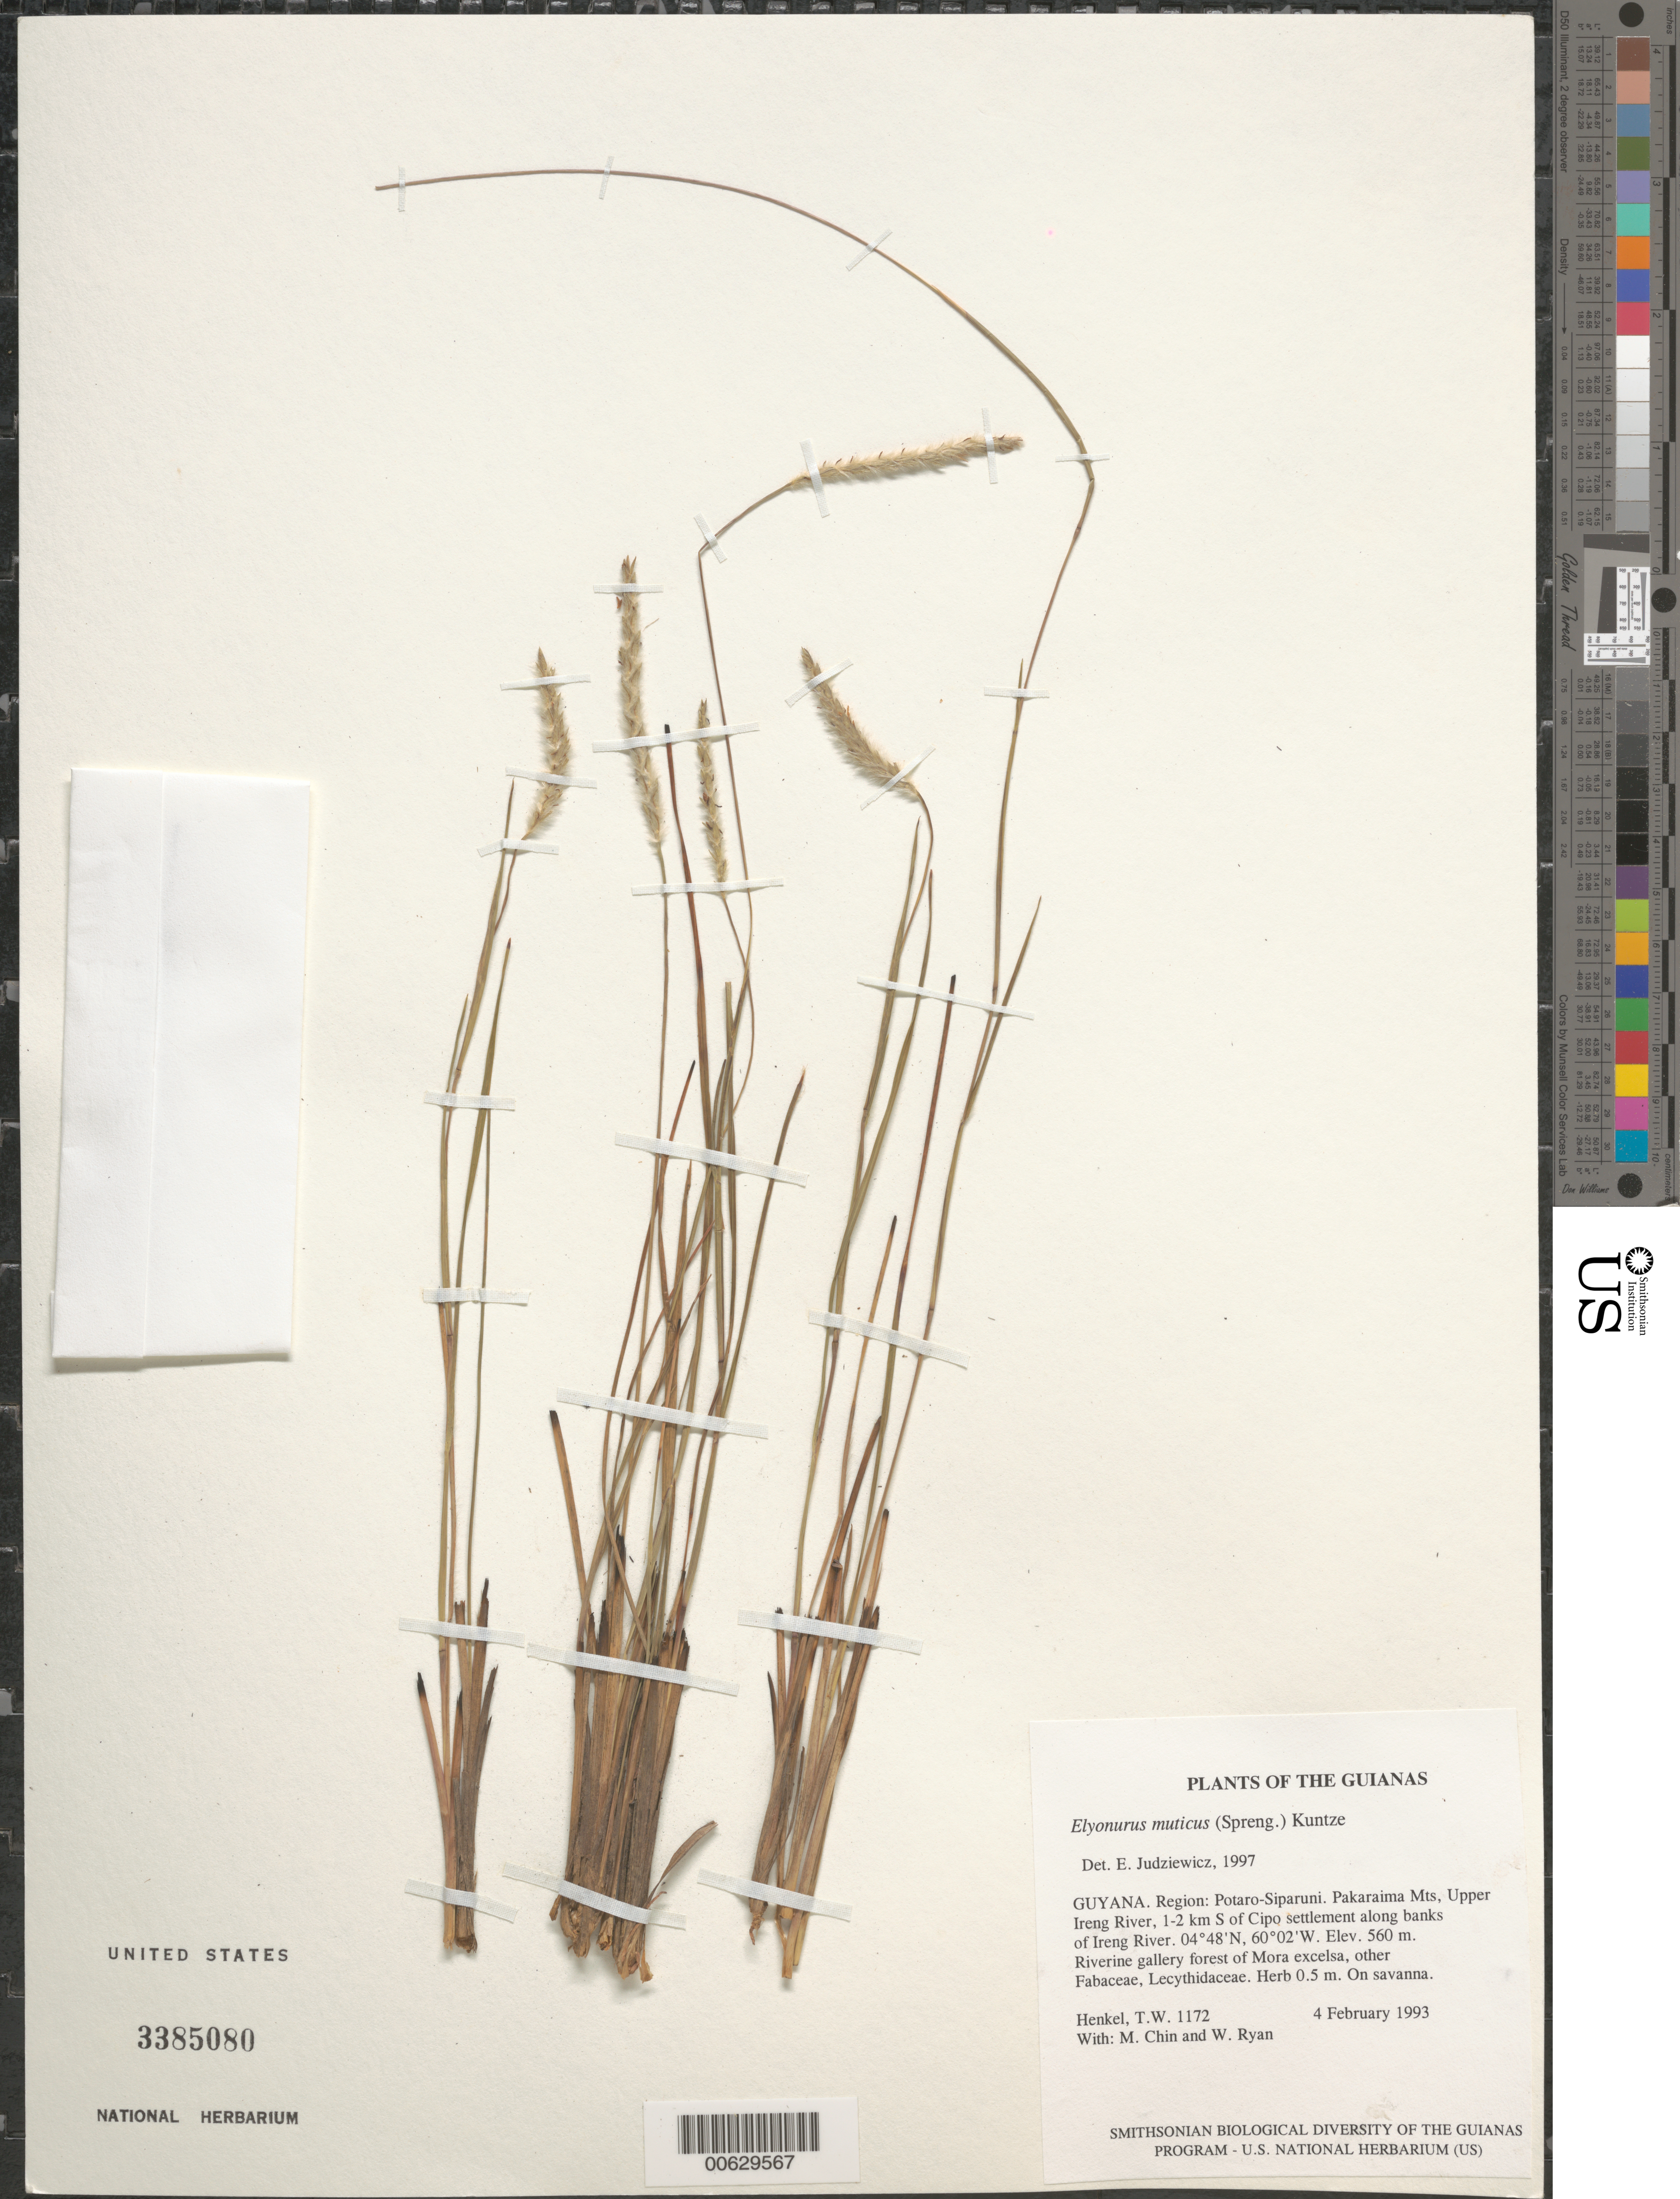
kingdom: Plantae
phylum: Tracheophyta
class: Liliopsida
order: Poales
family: Poaceae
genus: Elionurus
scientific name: Elionurus muticus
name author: (Spreng.) Kuntze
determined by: Judziewicz, E. J.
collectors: T. Henkel, M. Chin & W. Ryan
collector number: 1172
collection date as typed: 4 February 1993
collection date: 1993-02-04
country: Guyana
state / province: Potaro-Siparuni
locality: Pakaraima Mts, Upper Ireng River, 1-2 km S of Cipo settlement along banks of Ireng River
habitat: Riverine gallery forest of Mora excelsa, other Fabaceae, Lecythidaceae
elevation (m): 560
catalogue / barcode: US 3385080